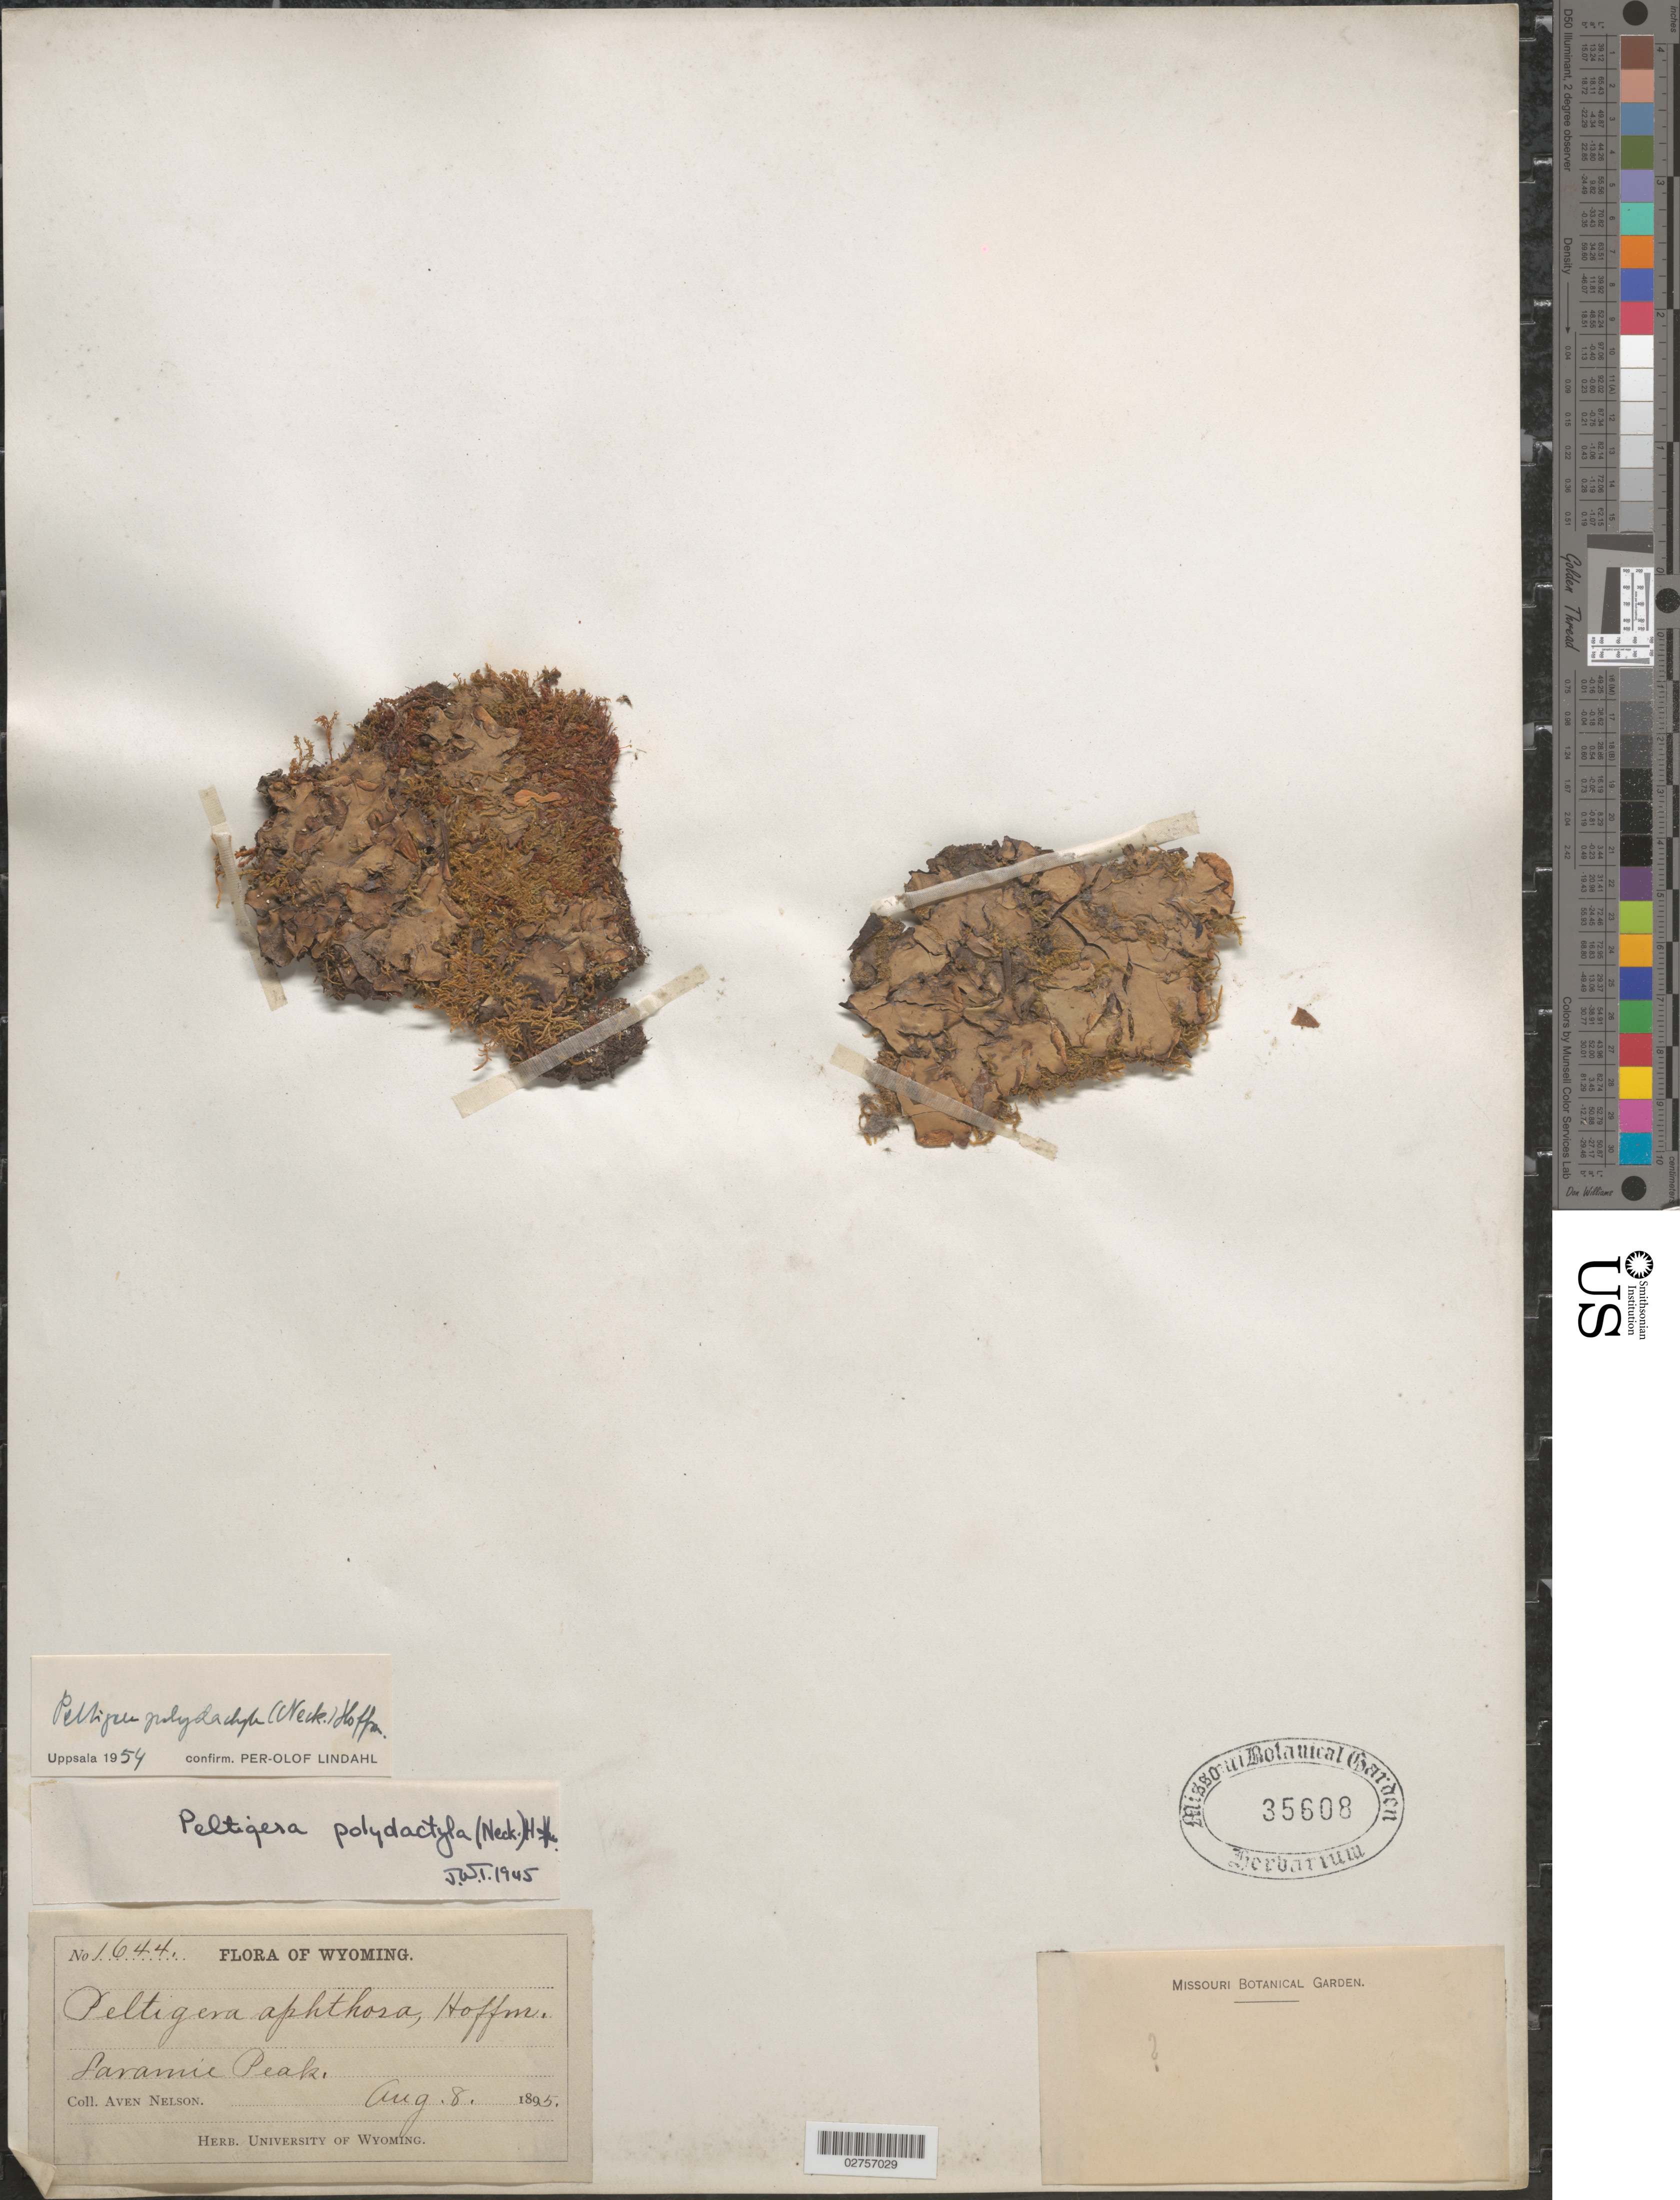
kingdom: Fungi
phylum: Ascomycota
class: Lecanoromycetes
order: Peltigerales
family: Peltigeraceae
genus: Peltigera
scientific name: Peltigera polydactyla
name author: (Krog & Swinscow) T.H. Nash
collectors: A. Nelson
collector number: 1644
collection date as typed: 08 Aug 1895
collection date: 1895-08-08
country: United States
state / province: Wyoming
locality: Laramie Peak